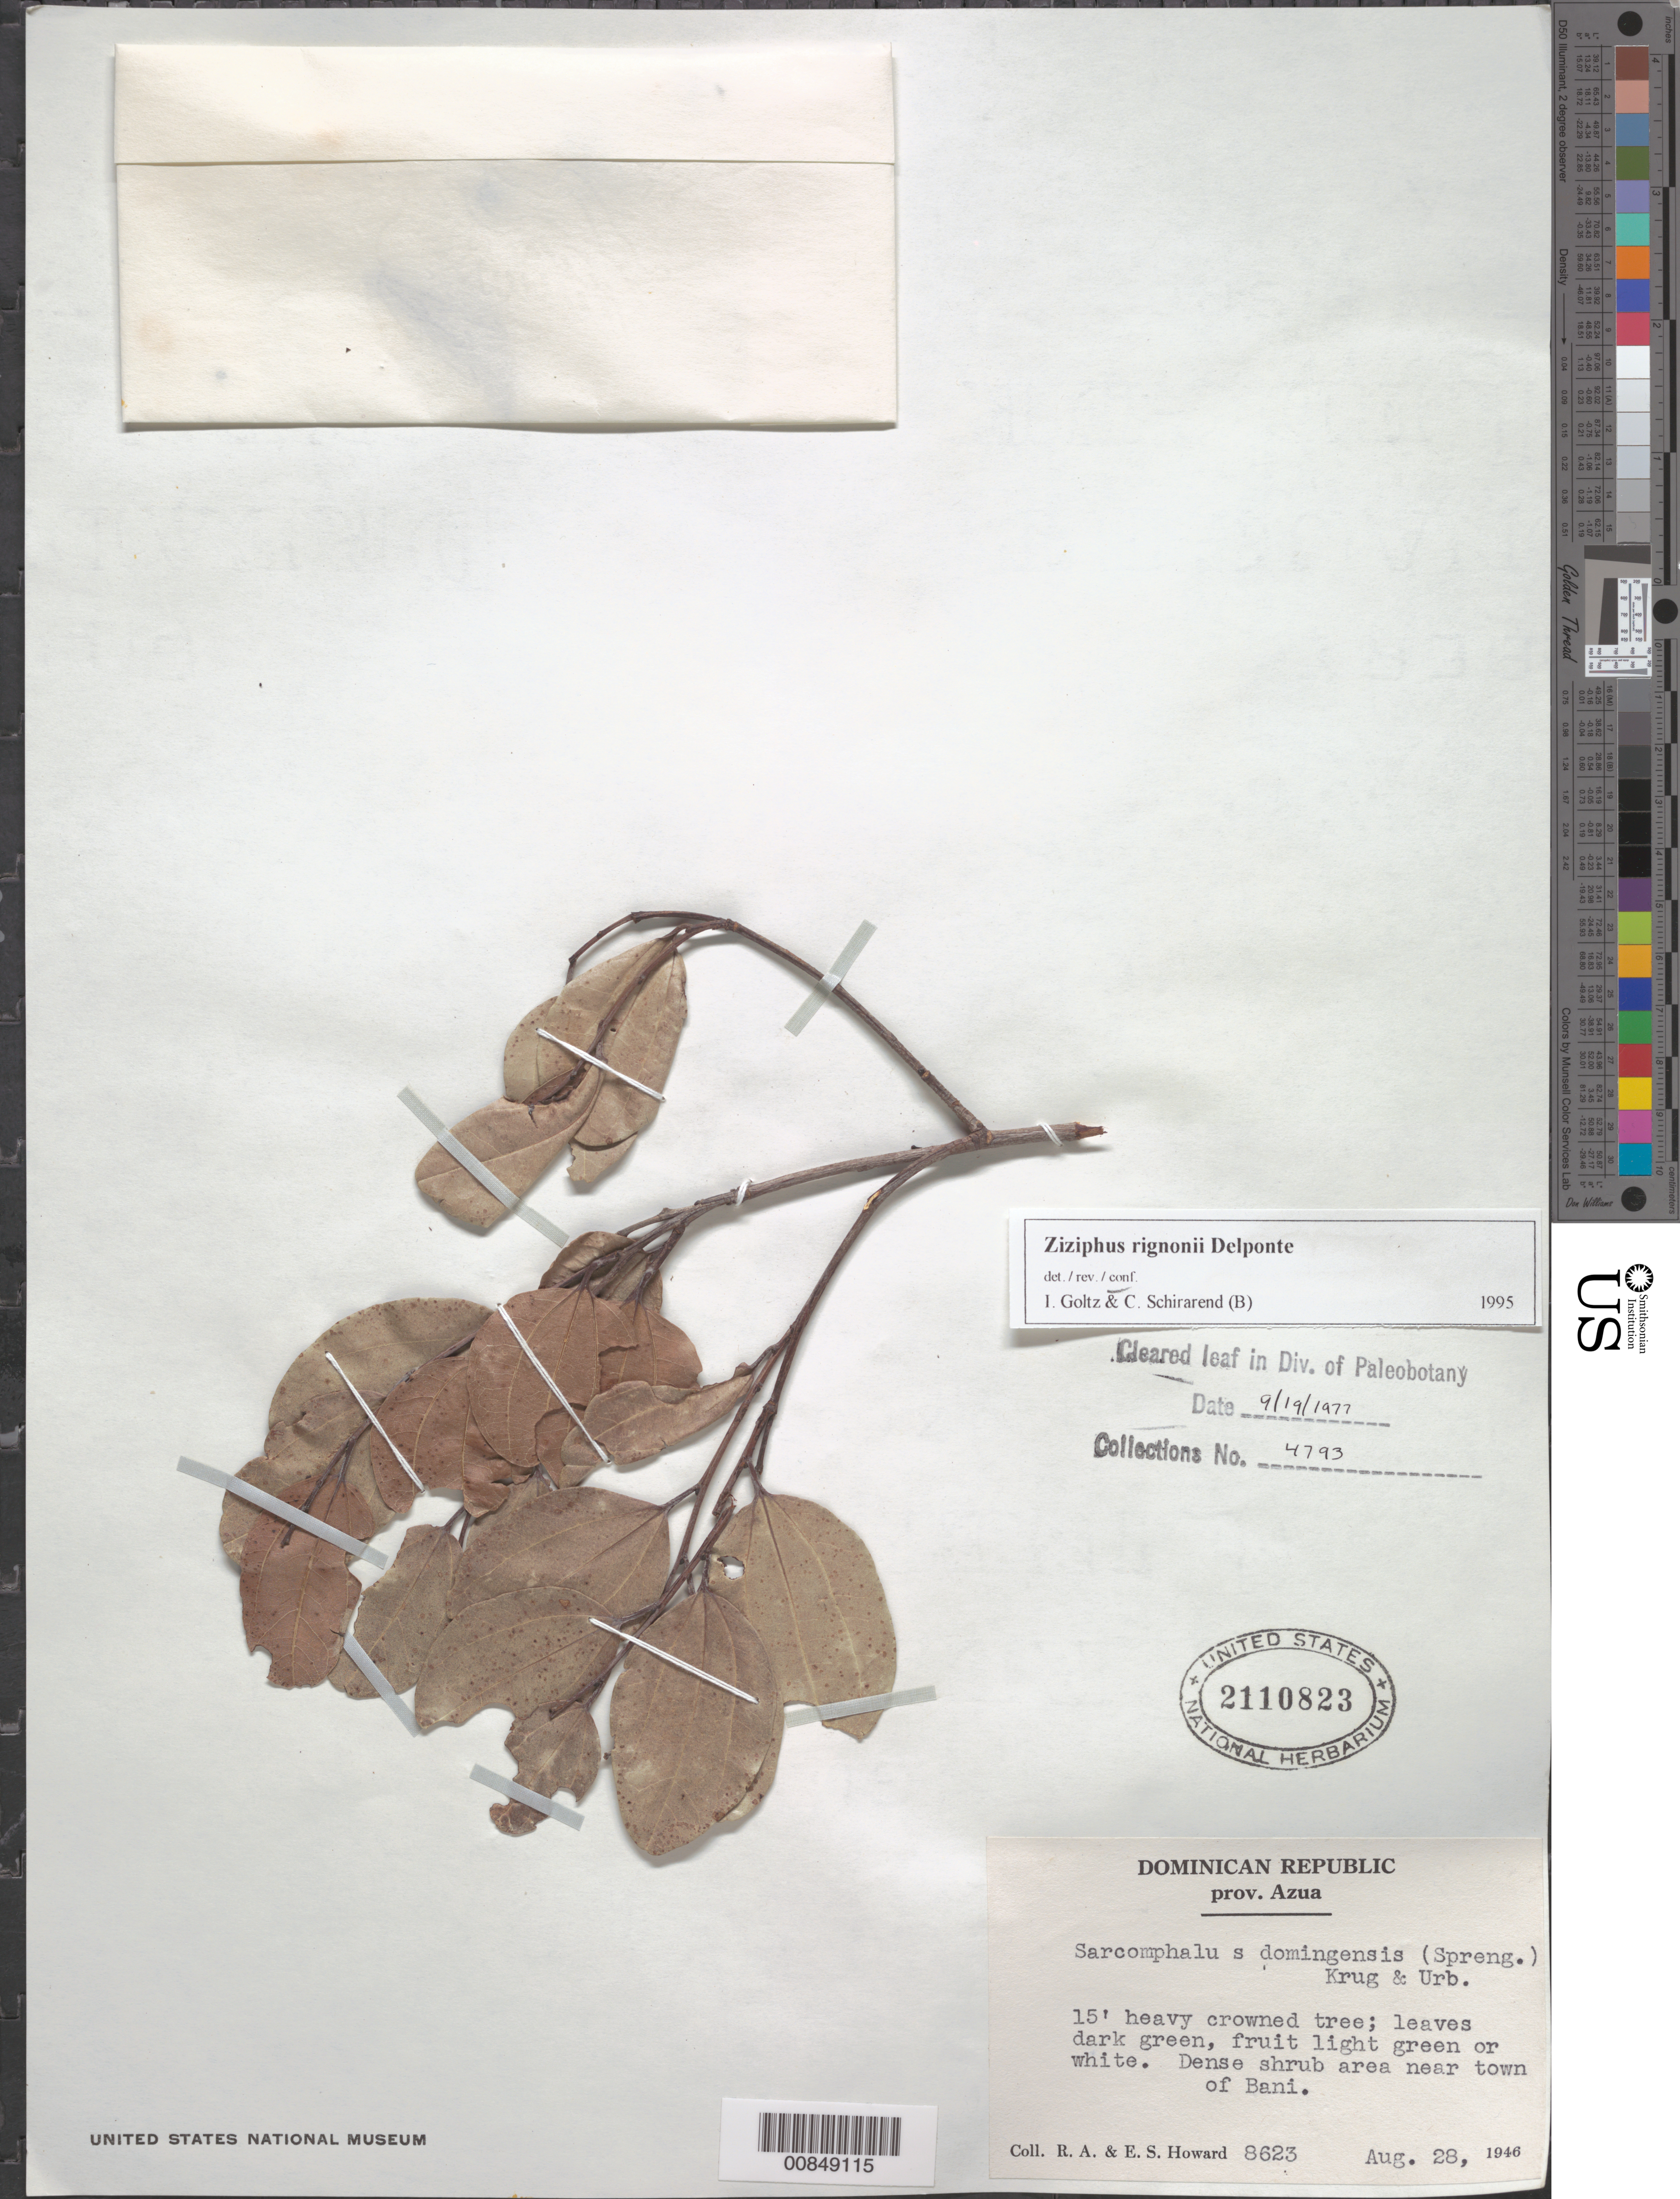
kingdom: Plantae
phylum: Tracheophyta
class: Magnoliopsida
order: Rosales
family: Rhamnaceae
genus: Sarcomphalus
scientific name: Sarcomphalus domingensis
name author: (Spreng.) Krug & Urb.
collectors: R. A. Howard & E. S. Howard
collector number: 8623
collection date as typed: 28 Aug 1946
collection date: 1946-08-28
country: Dominican Republic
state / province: Azua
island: Hispaniola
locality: Near town of Baní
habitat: Dense shrub area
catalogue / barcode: US 2110823